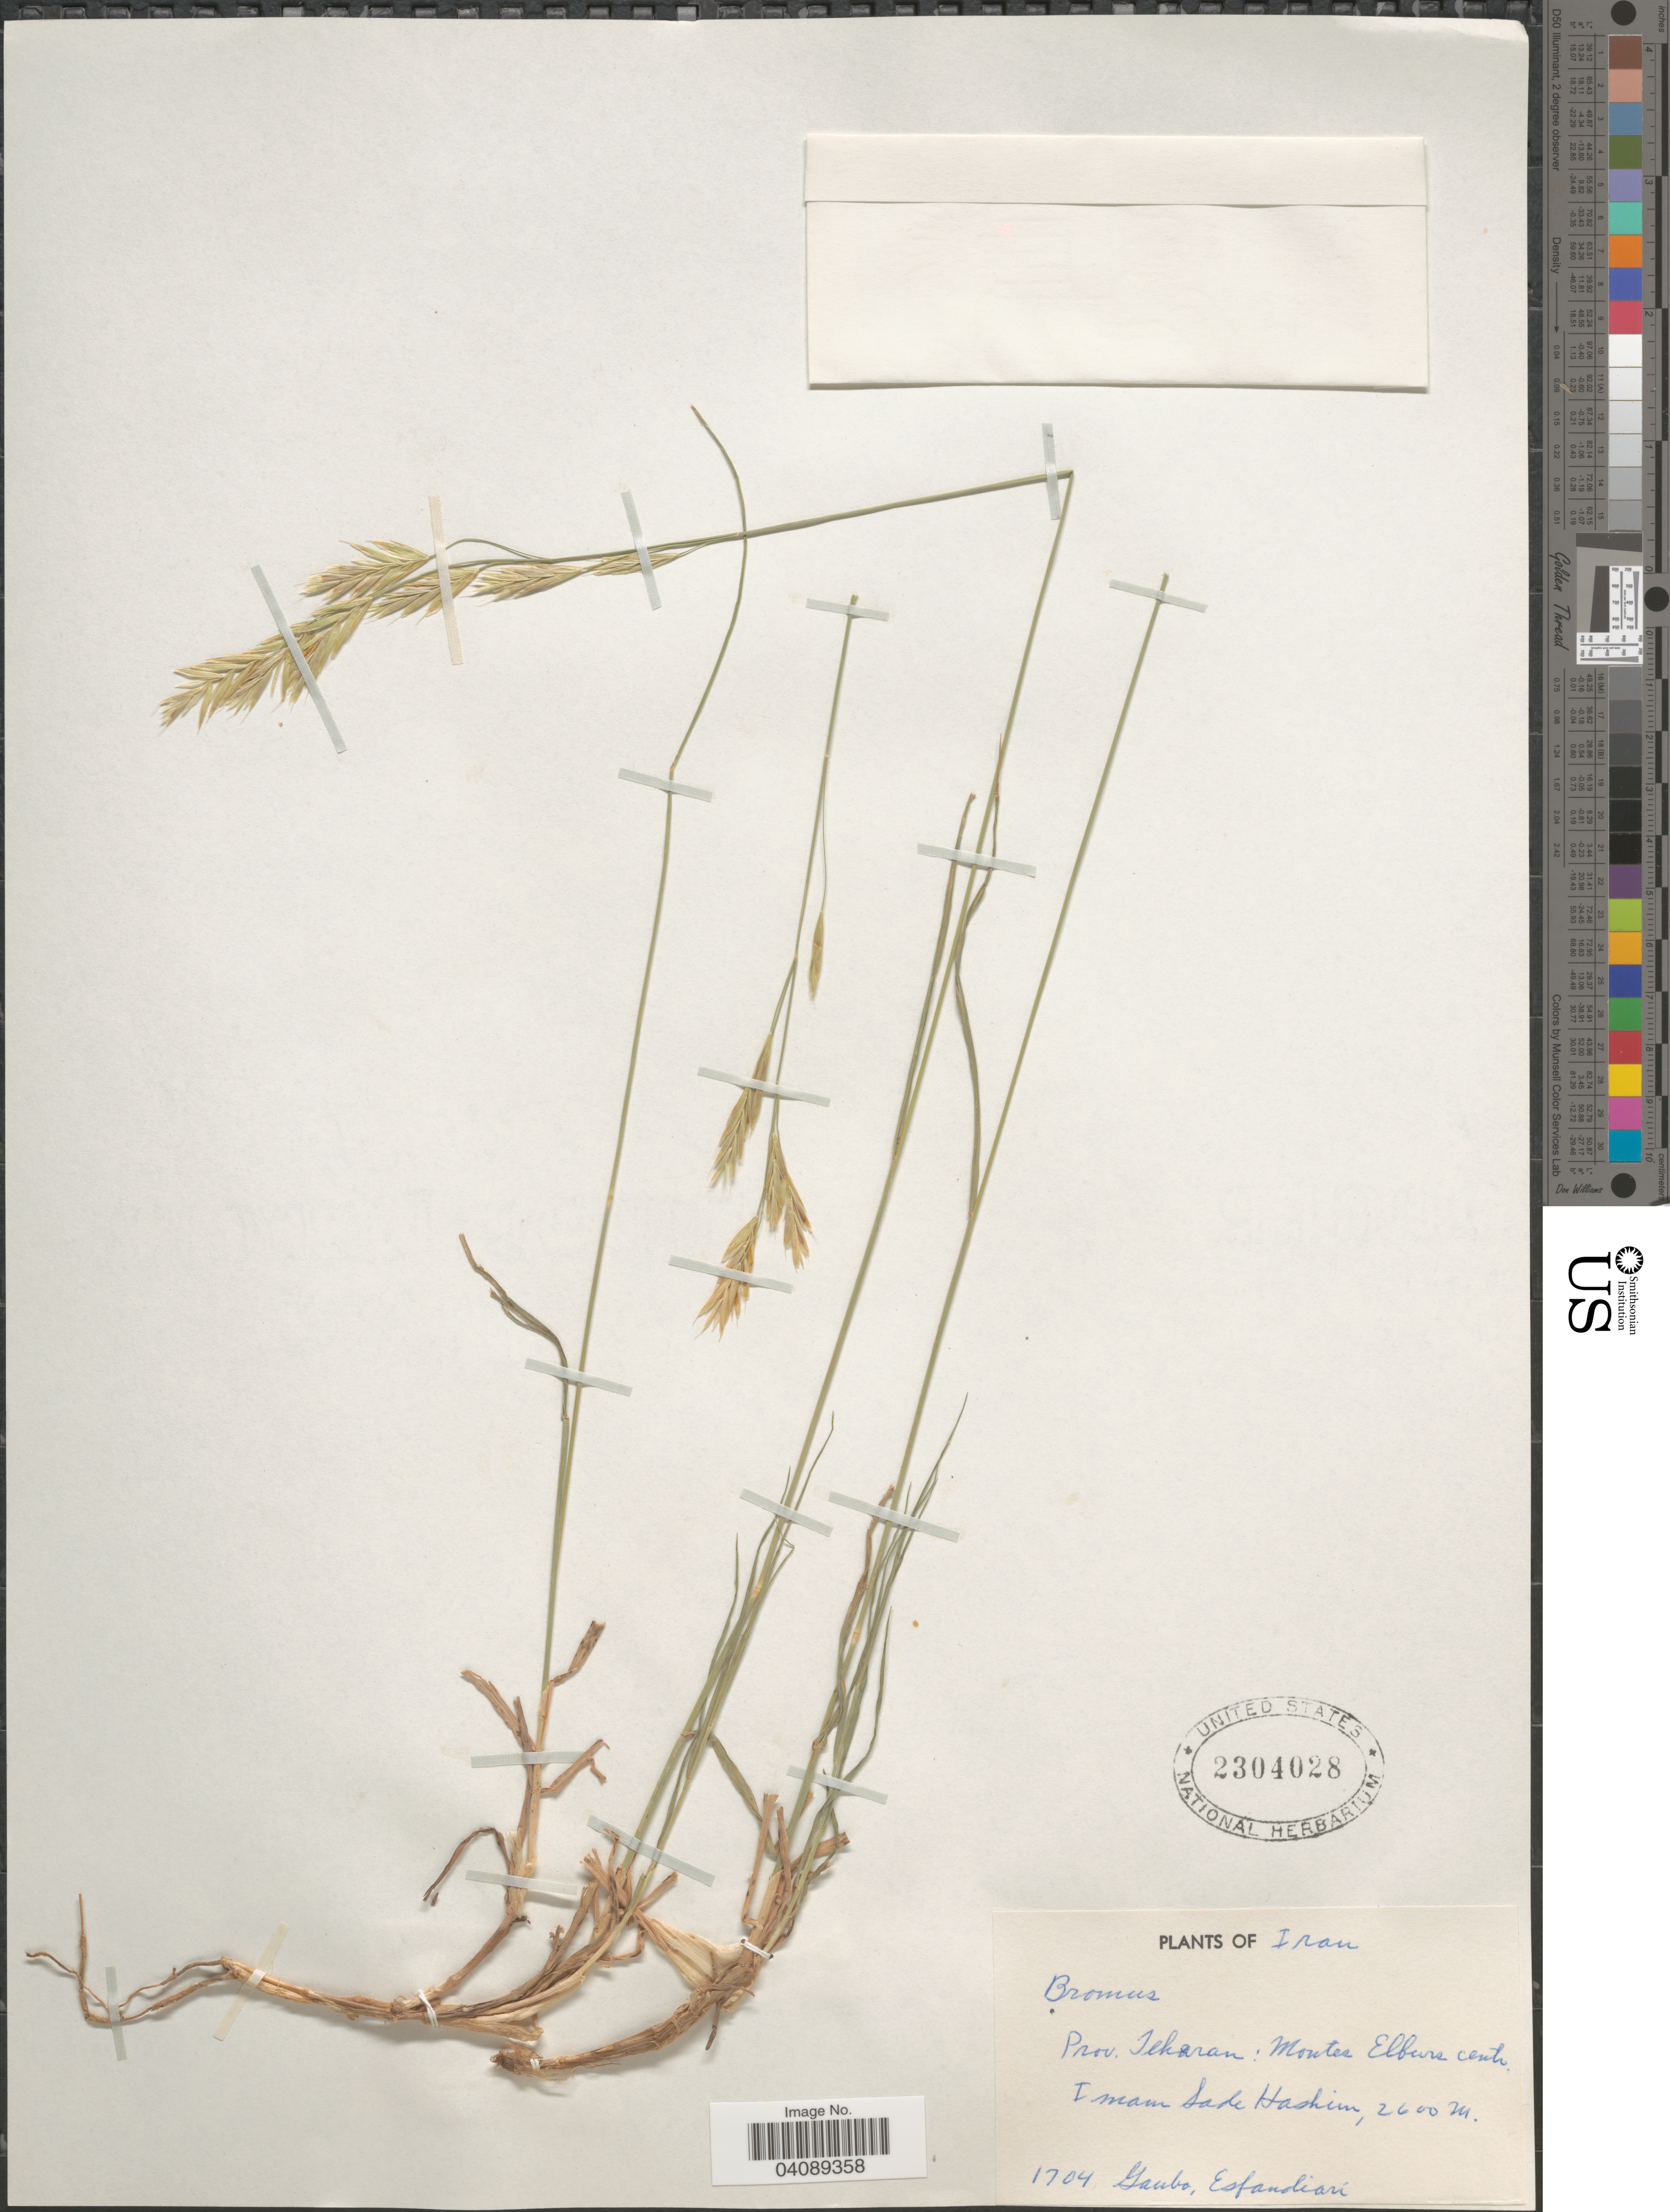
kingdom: Plantae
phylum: Tracheophyta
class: Liliopsida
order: Poales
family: Poaceae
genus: Bromus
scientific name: Bromus sp.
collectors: Gaubo & Esfandiari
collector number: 1704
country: Iran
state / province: Tehran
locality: Prov. Teharan: Montes Elburs centr. Imam Sade Hashim.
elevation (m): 2600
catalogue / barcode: US 2304028